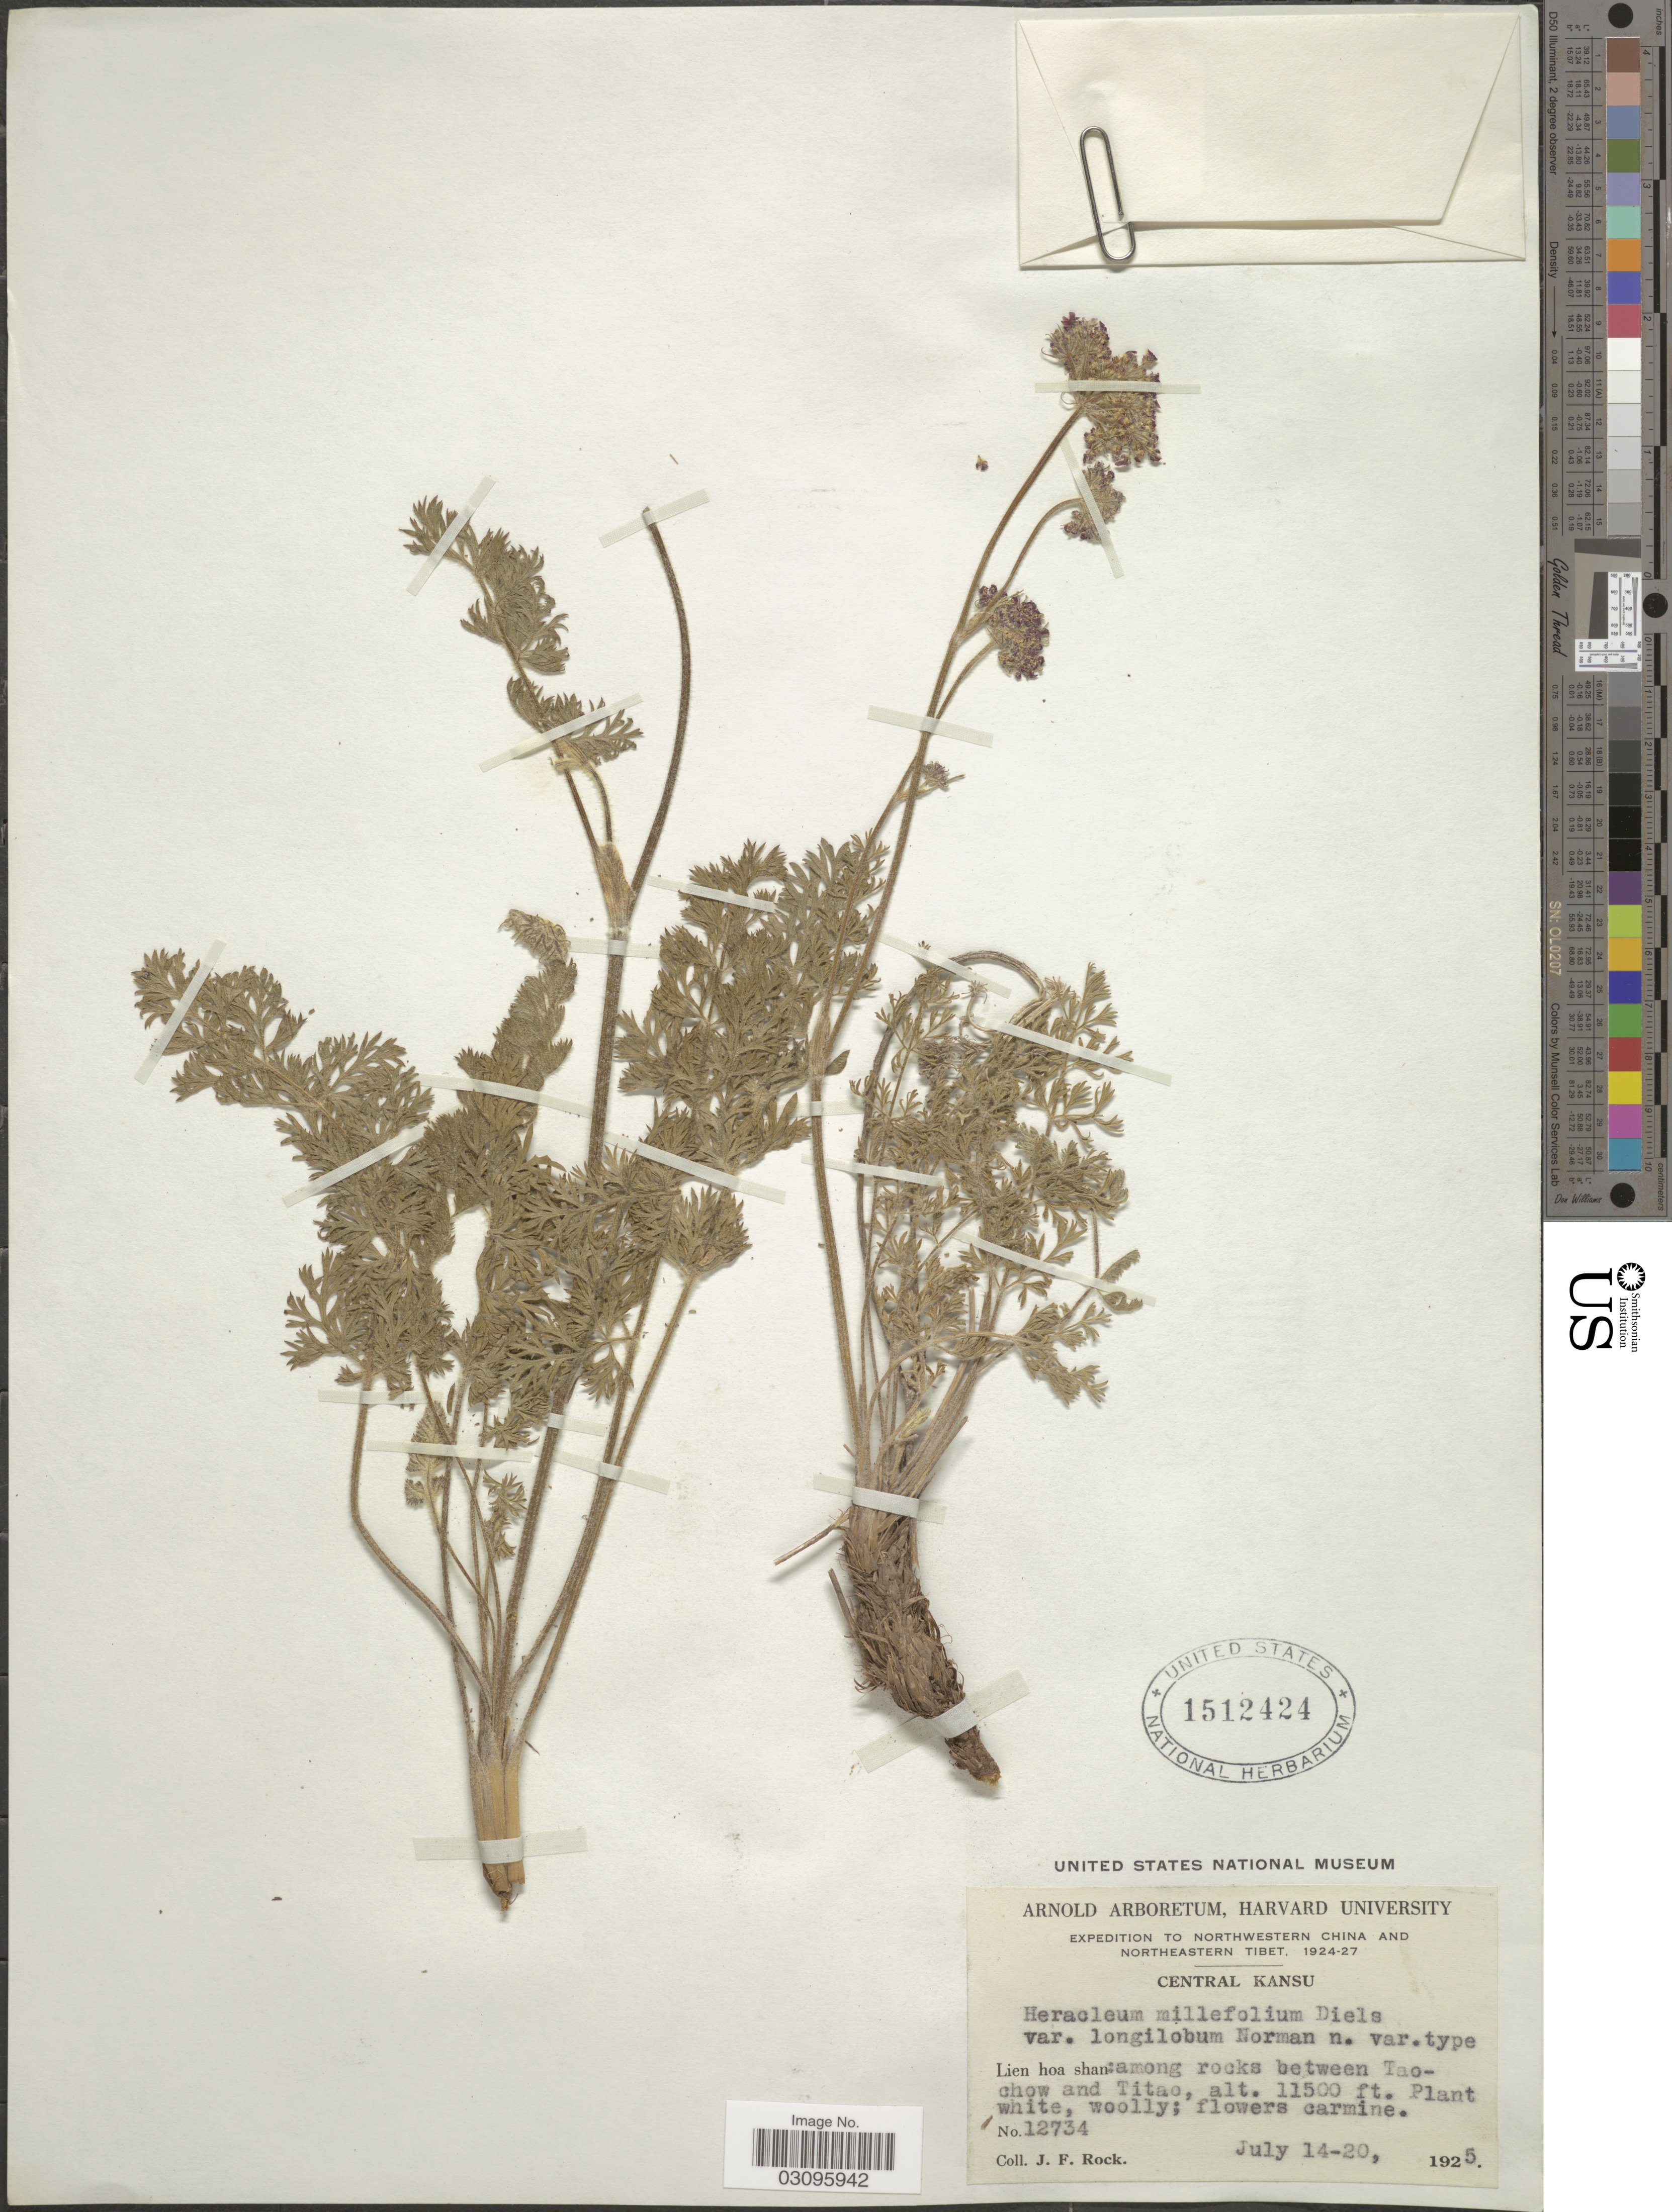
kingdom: Plantae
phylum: Tracheophyta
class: Magnoliopsida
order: Apiales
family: Apiaceae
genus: Heracleum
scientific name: Heracleum millefolium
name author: Diels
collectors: J. Rock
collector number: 12734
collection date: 1925-07-14/1925-07-20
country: China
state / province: Gansu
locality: Northwestern China. Central Kansu. Lien hoa shan: among rocks between Taochow and Titao.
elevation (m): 3505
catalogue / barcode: US 1512424